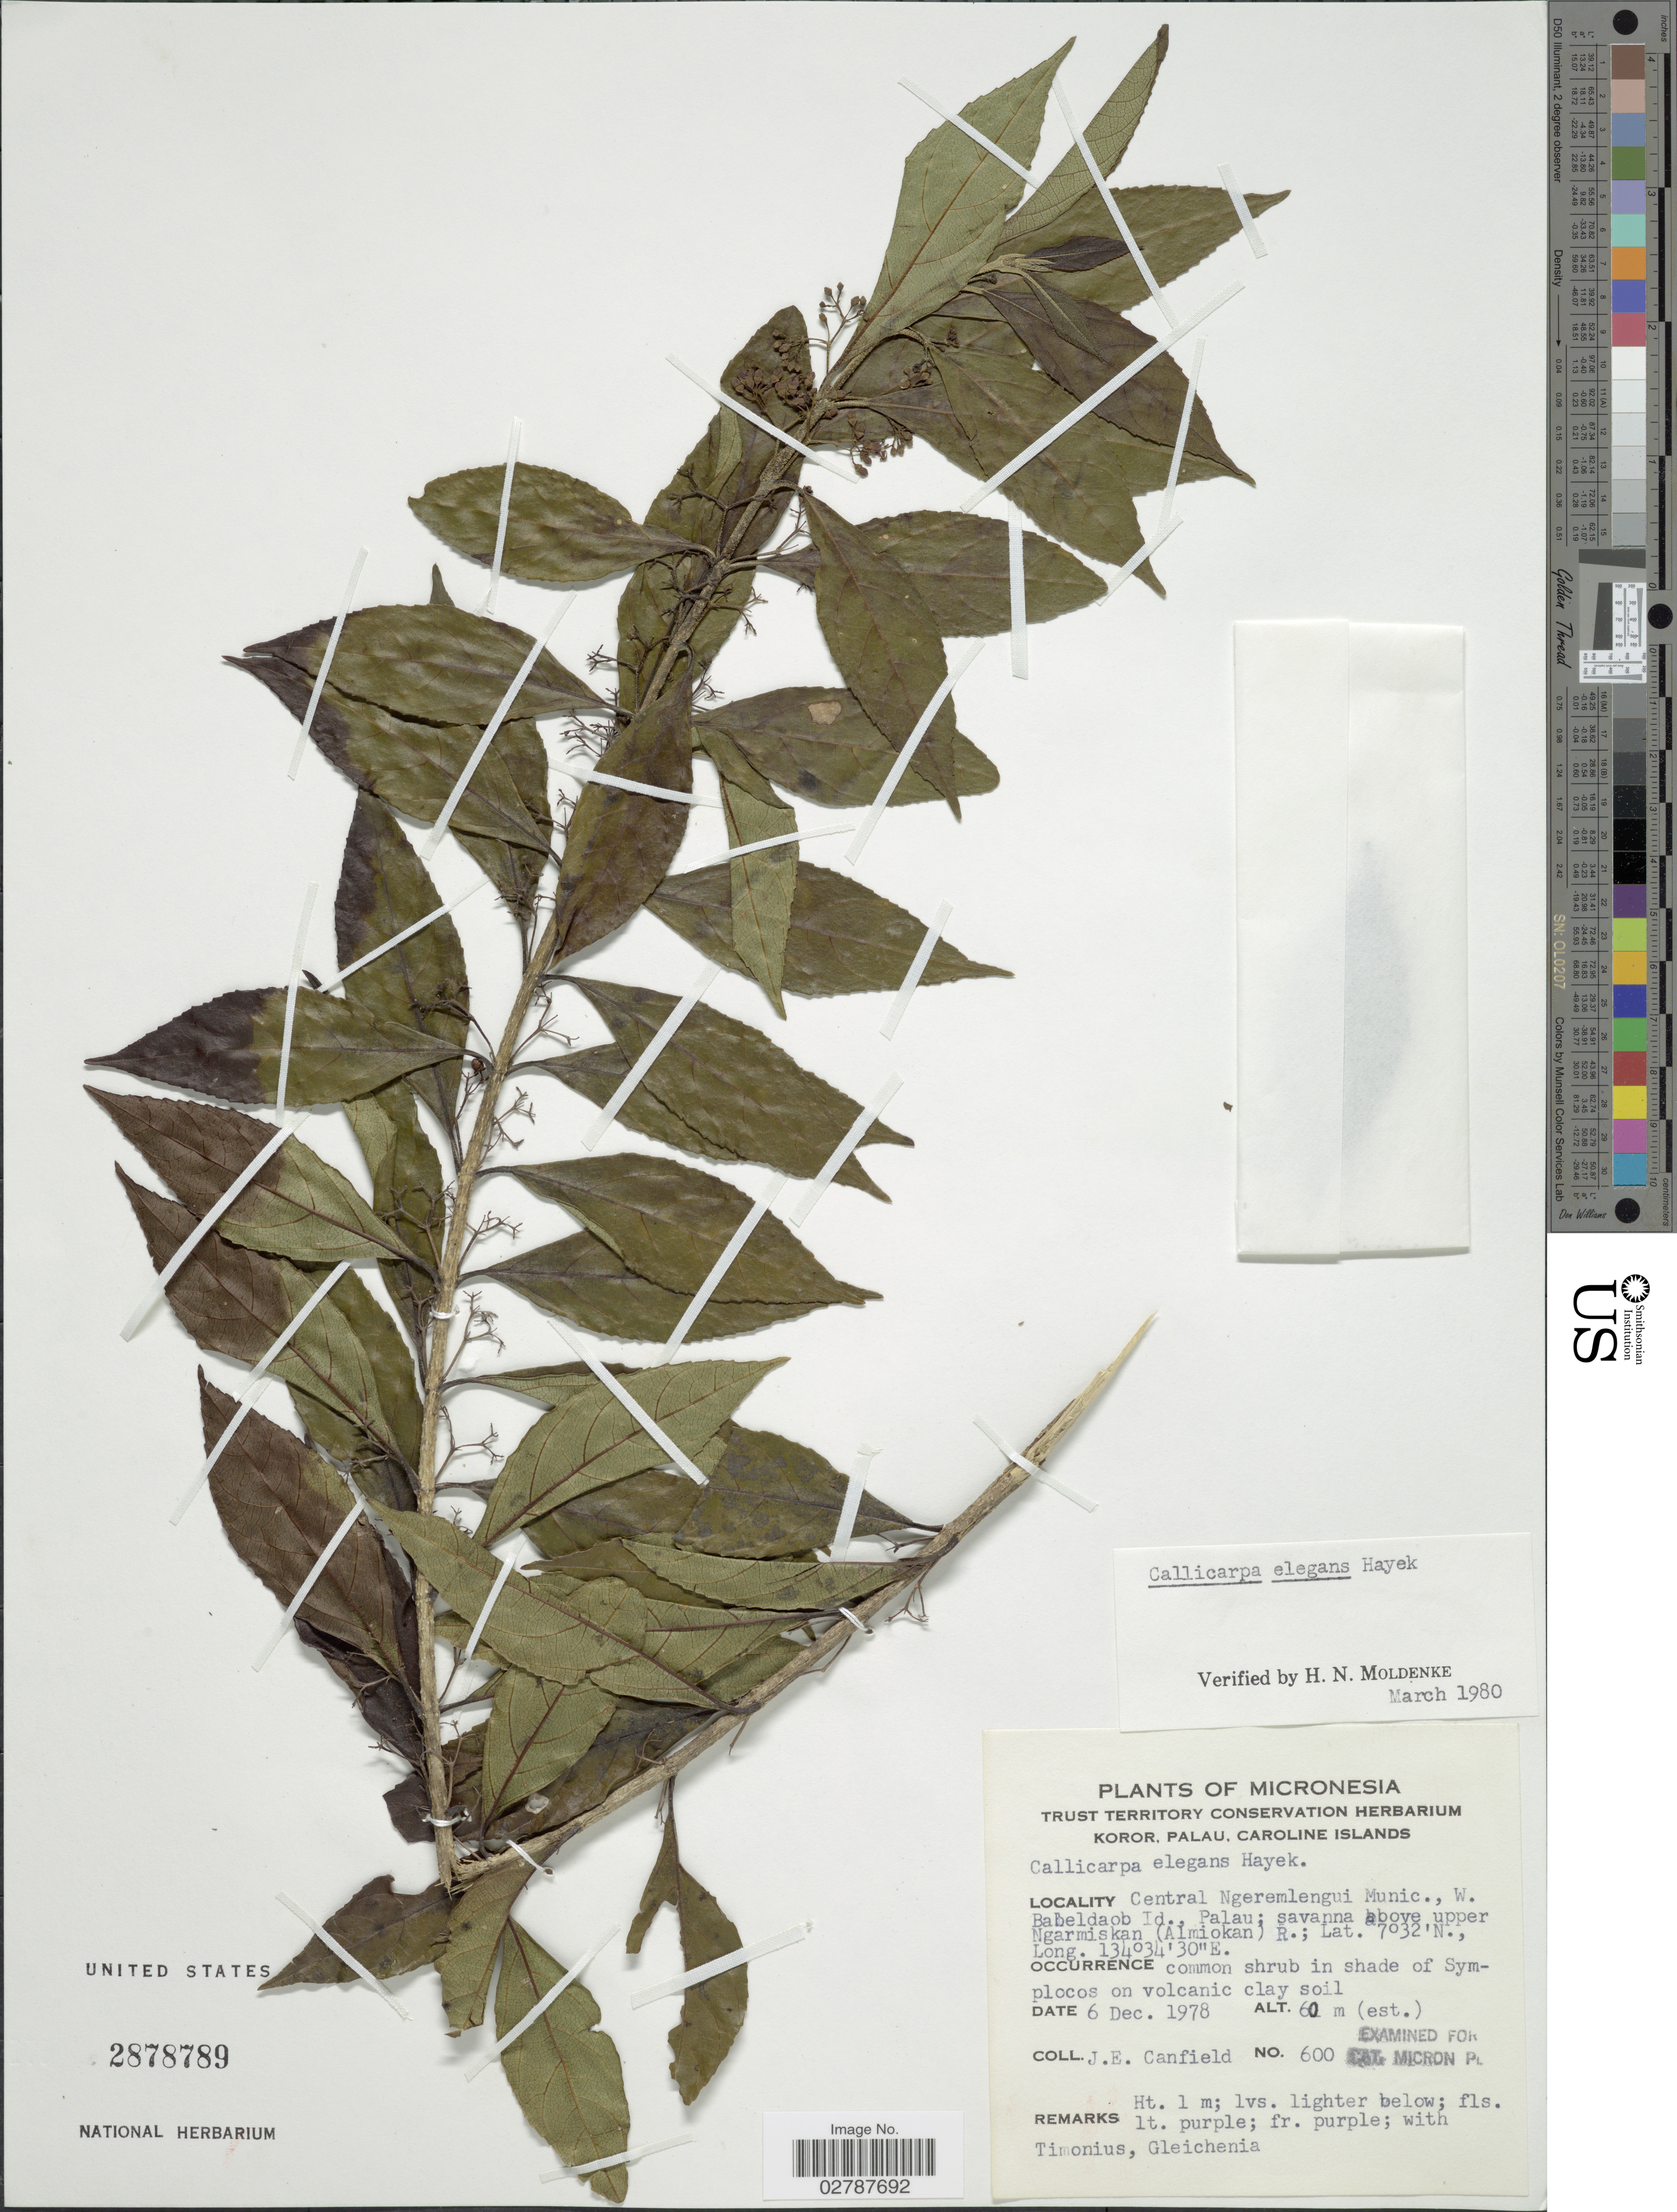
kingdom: Plantae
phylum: Tracheophyta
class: Magnoliopsida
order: Lamiales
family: Lamiaceae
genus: Callicarpa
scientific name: Callicarpa elegans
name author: Hayek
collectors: J. E. Canfield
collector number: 600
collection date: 1978-12-06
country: Palau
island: Babeldaob [Babelthuap]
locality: Micronesia. Central Ngeremlengui Munic., W. Babeldaob Id., Palau; savanna above upper Ngarmiskan (Almiokan).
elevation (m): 60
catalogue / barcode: US 2878789